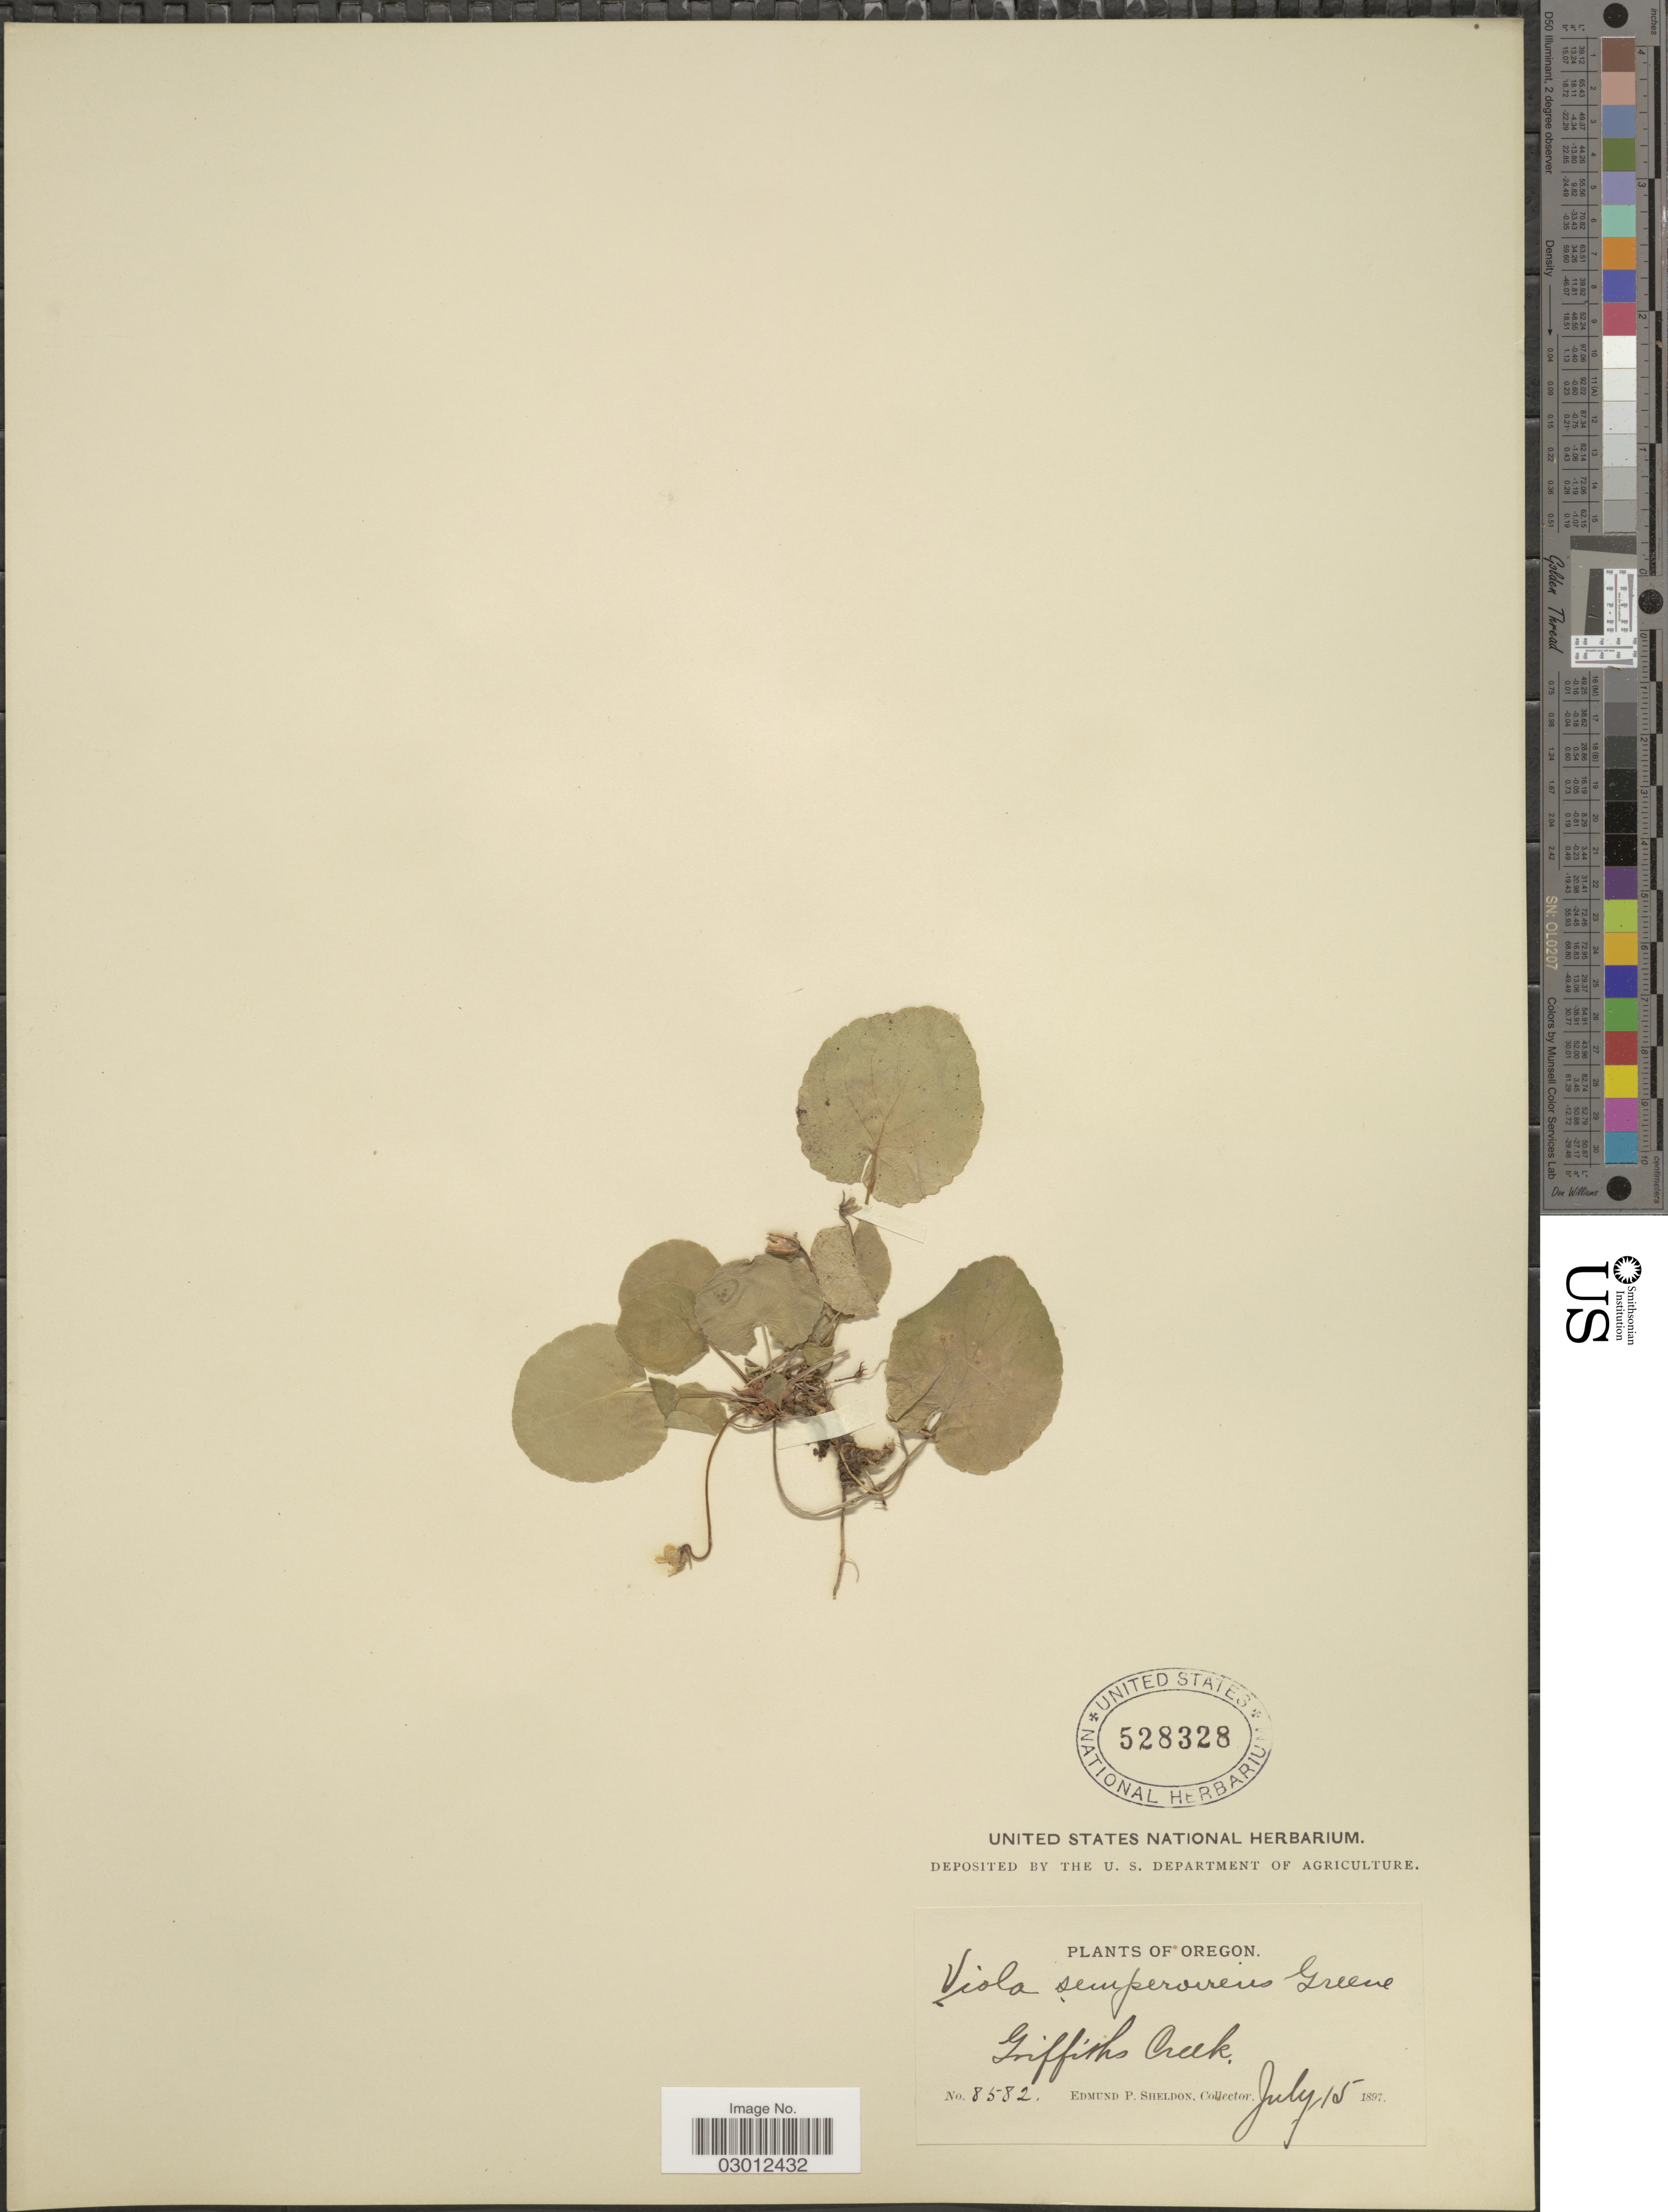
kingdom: Plantae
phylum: Tracheophyta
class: Magnoliopsida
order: Malpighiales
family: Violaceae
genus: Viola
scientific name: Viola orbiculata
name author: Geyer ex Hook.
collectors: E. P. Sheldon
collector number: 8582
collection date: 1897-07-15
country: United States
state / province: Oregon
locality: Griffiths Creek.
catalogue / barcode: US 528328